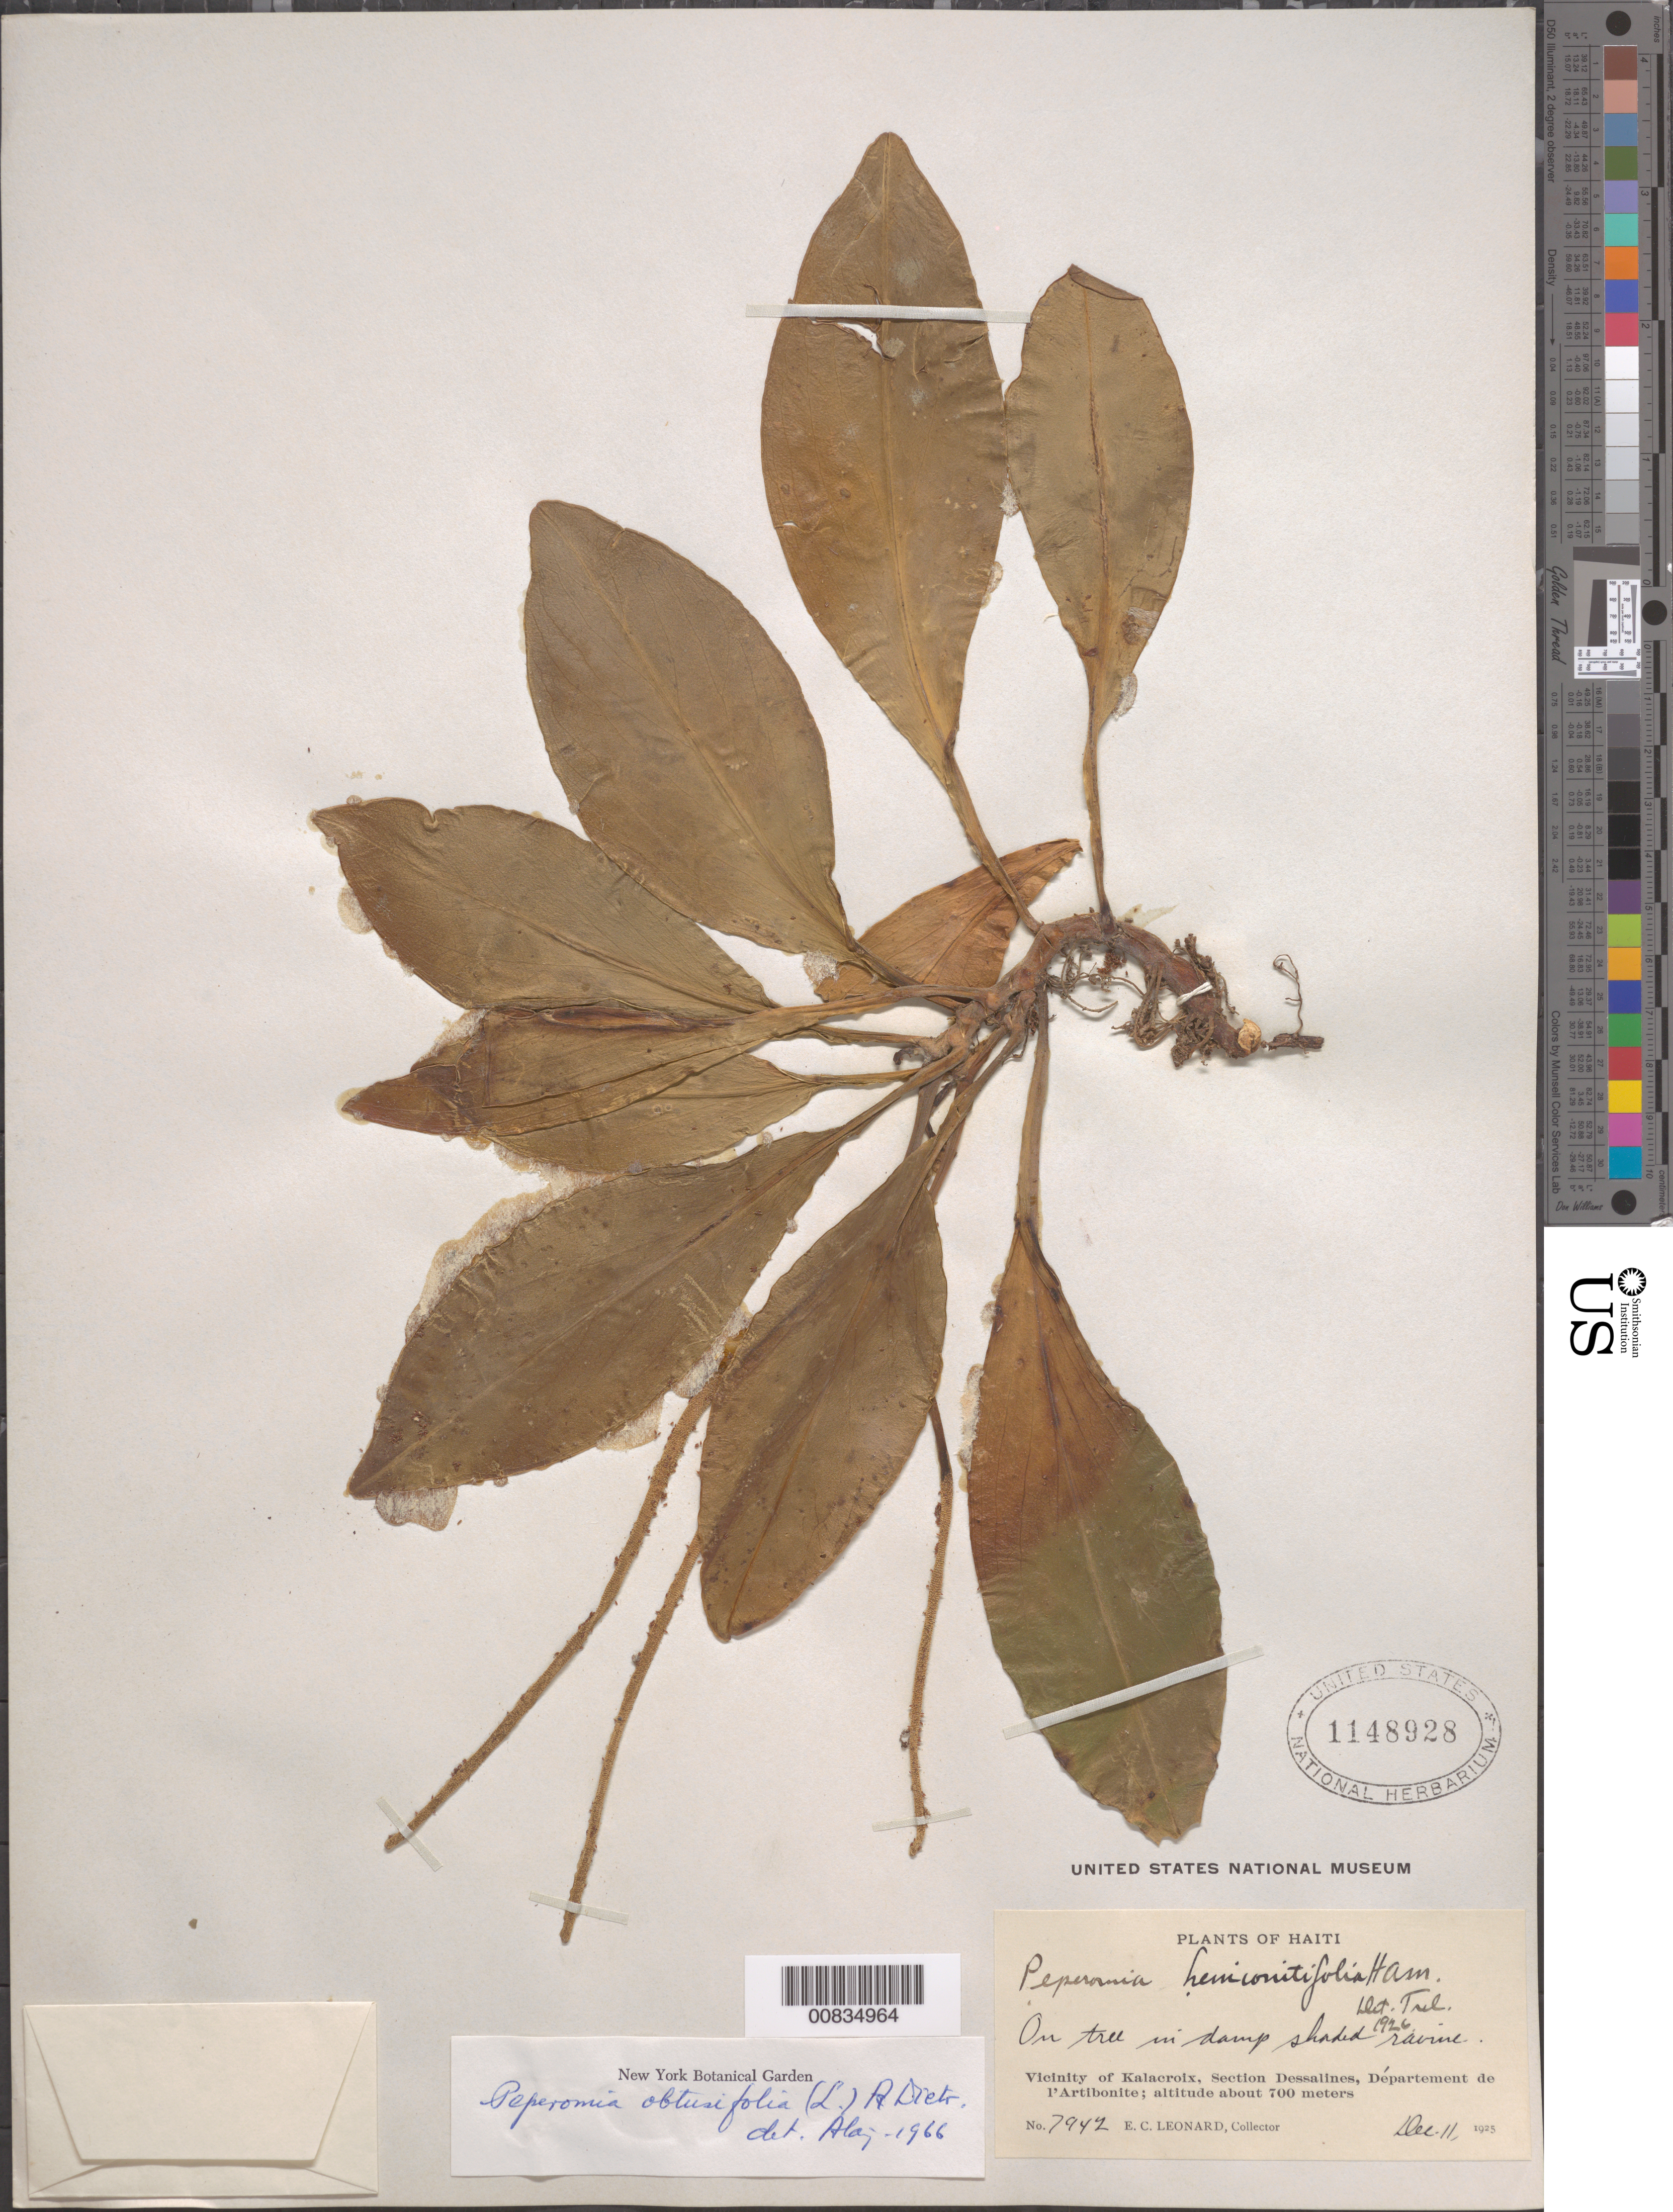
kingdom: Plantae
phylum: Tracheophyta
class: Magnoliopsida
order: Piperales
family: Piperaceae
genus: Peperomia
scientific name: Peperomia obtusifolia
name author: (L.) A. Dietr.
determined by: Liogier, Alain H.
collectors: E. C. Leonard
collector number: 7942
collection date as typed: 11 Dec 1925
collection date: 1925-12-11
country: Haiti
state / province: Artibonite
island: Hispaniola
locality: Vicinity of Kalacroix, Section Dessalines.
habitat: On tree in damp shaded ravine.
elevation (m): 700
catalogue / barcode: US 1148928